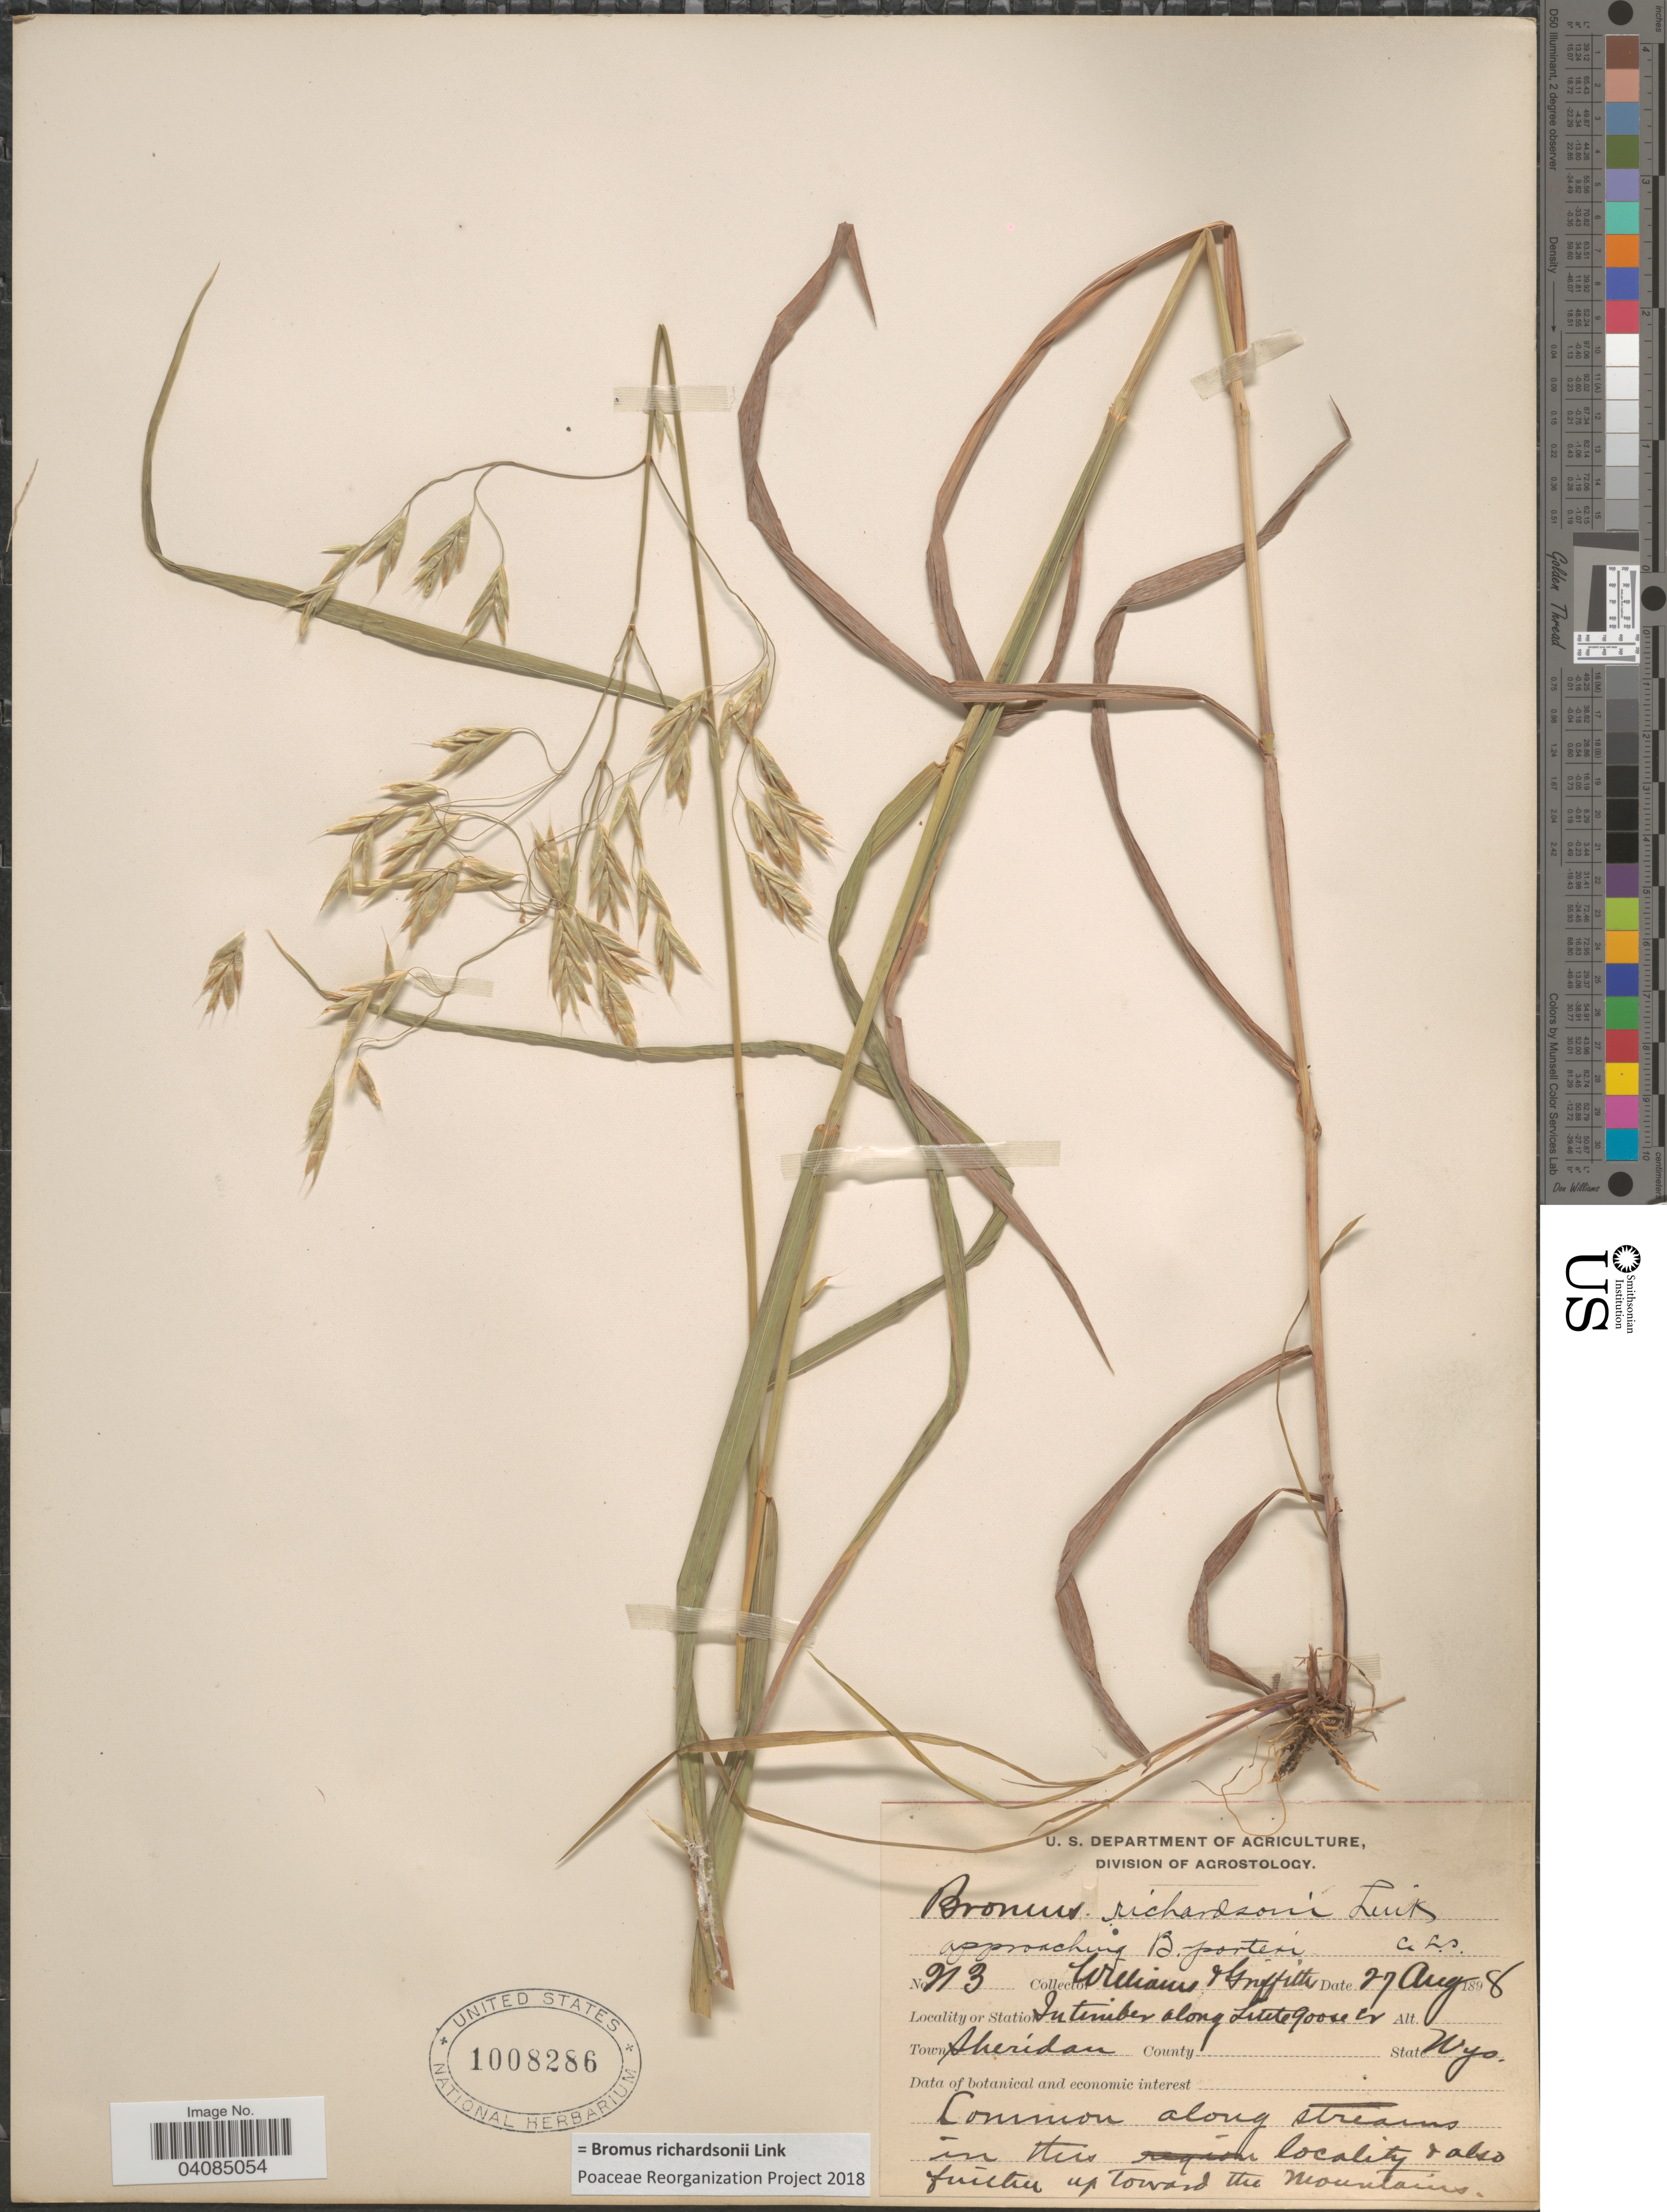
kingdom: Plantae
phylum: Tracheophyta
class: Liliopsida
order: Poales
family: Poaceae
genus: Bromus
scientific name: Bromus racemosus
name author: L.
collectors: -- Williams & -- Griffiths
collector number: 213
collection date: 1898-08-27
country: United States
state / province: Wyoming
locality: In timber along Little Goose Cr. Town Sheridan. Common along streams in this locality & also further up toward the Mountains.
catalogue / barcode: US 1008286